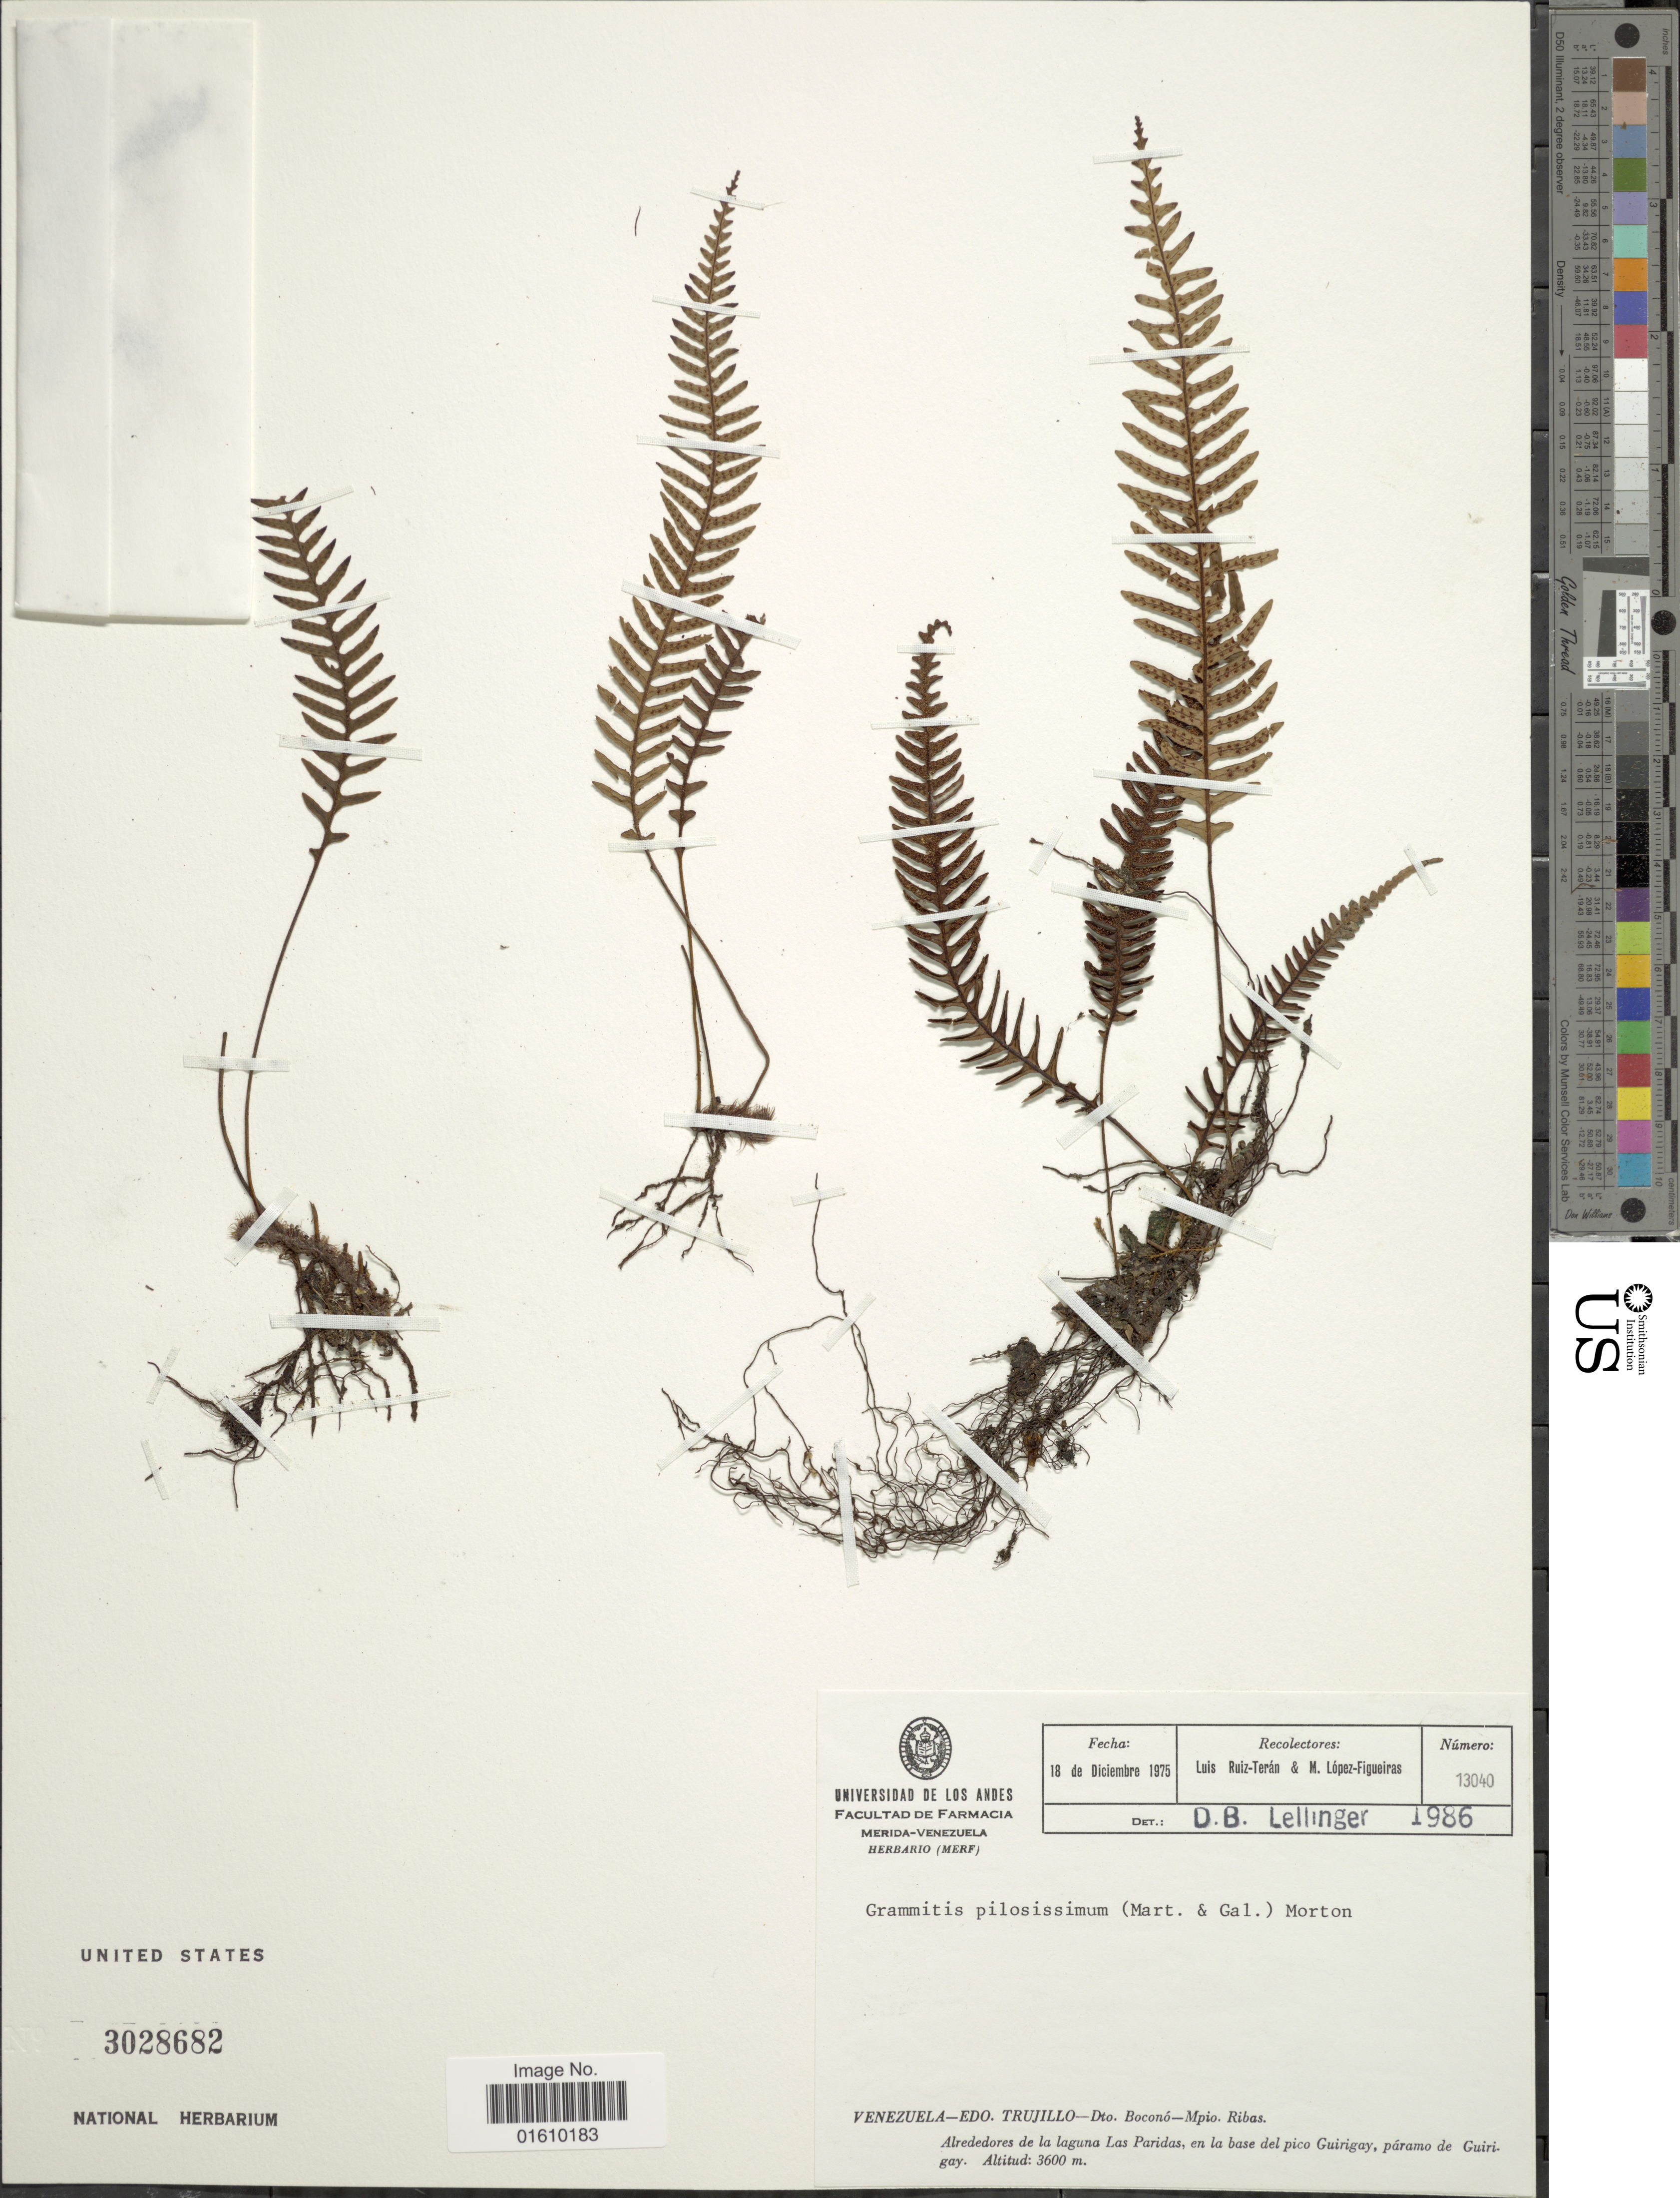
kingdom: Plantae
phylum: Tracheophyta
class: Polypodiopsida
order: Polypodiales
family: Polypodiaceae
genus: Melpomene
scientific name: Melpomene pilosissima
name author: (M. Martens & Galeotti) A.R. Sm. & R.C. Moran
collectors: L. E. Ruíz-Terán & M. Lopéz-F.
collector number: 13040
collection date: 1975-12-18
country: Venezuela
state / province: Trujillo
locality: Dto. Boconó - Mpio. Ribas, Alrededores de la laguna Las Paridas, en la base del pico Guirigay, páramo de Guirigay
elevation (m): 3600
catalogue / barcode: US 3028682